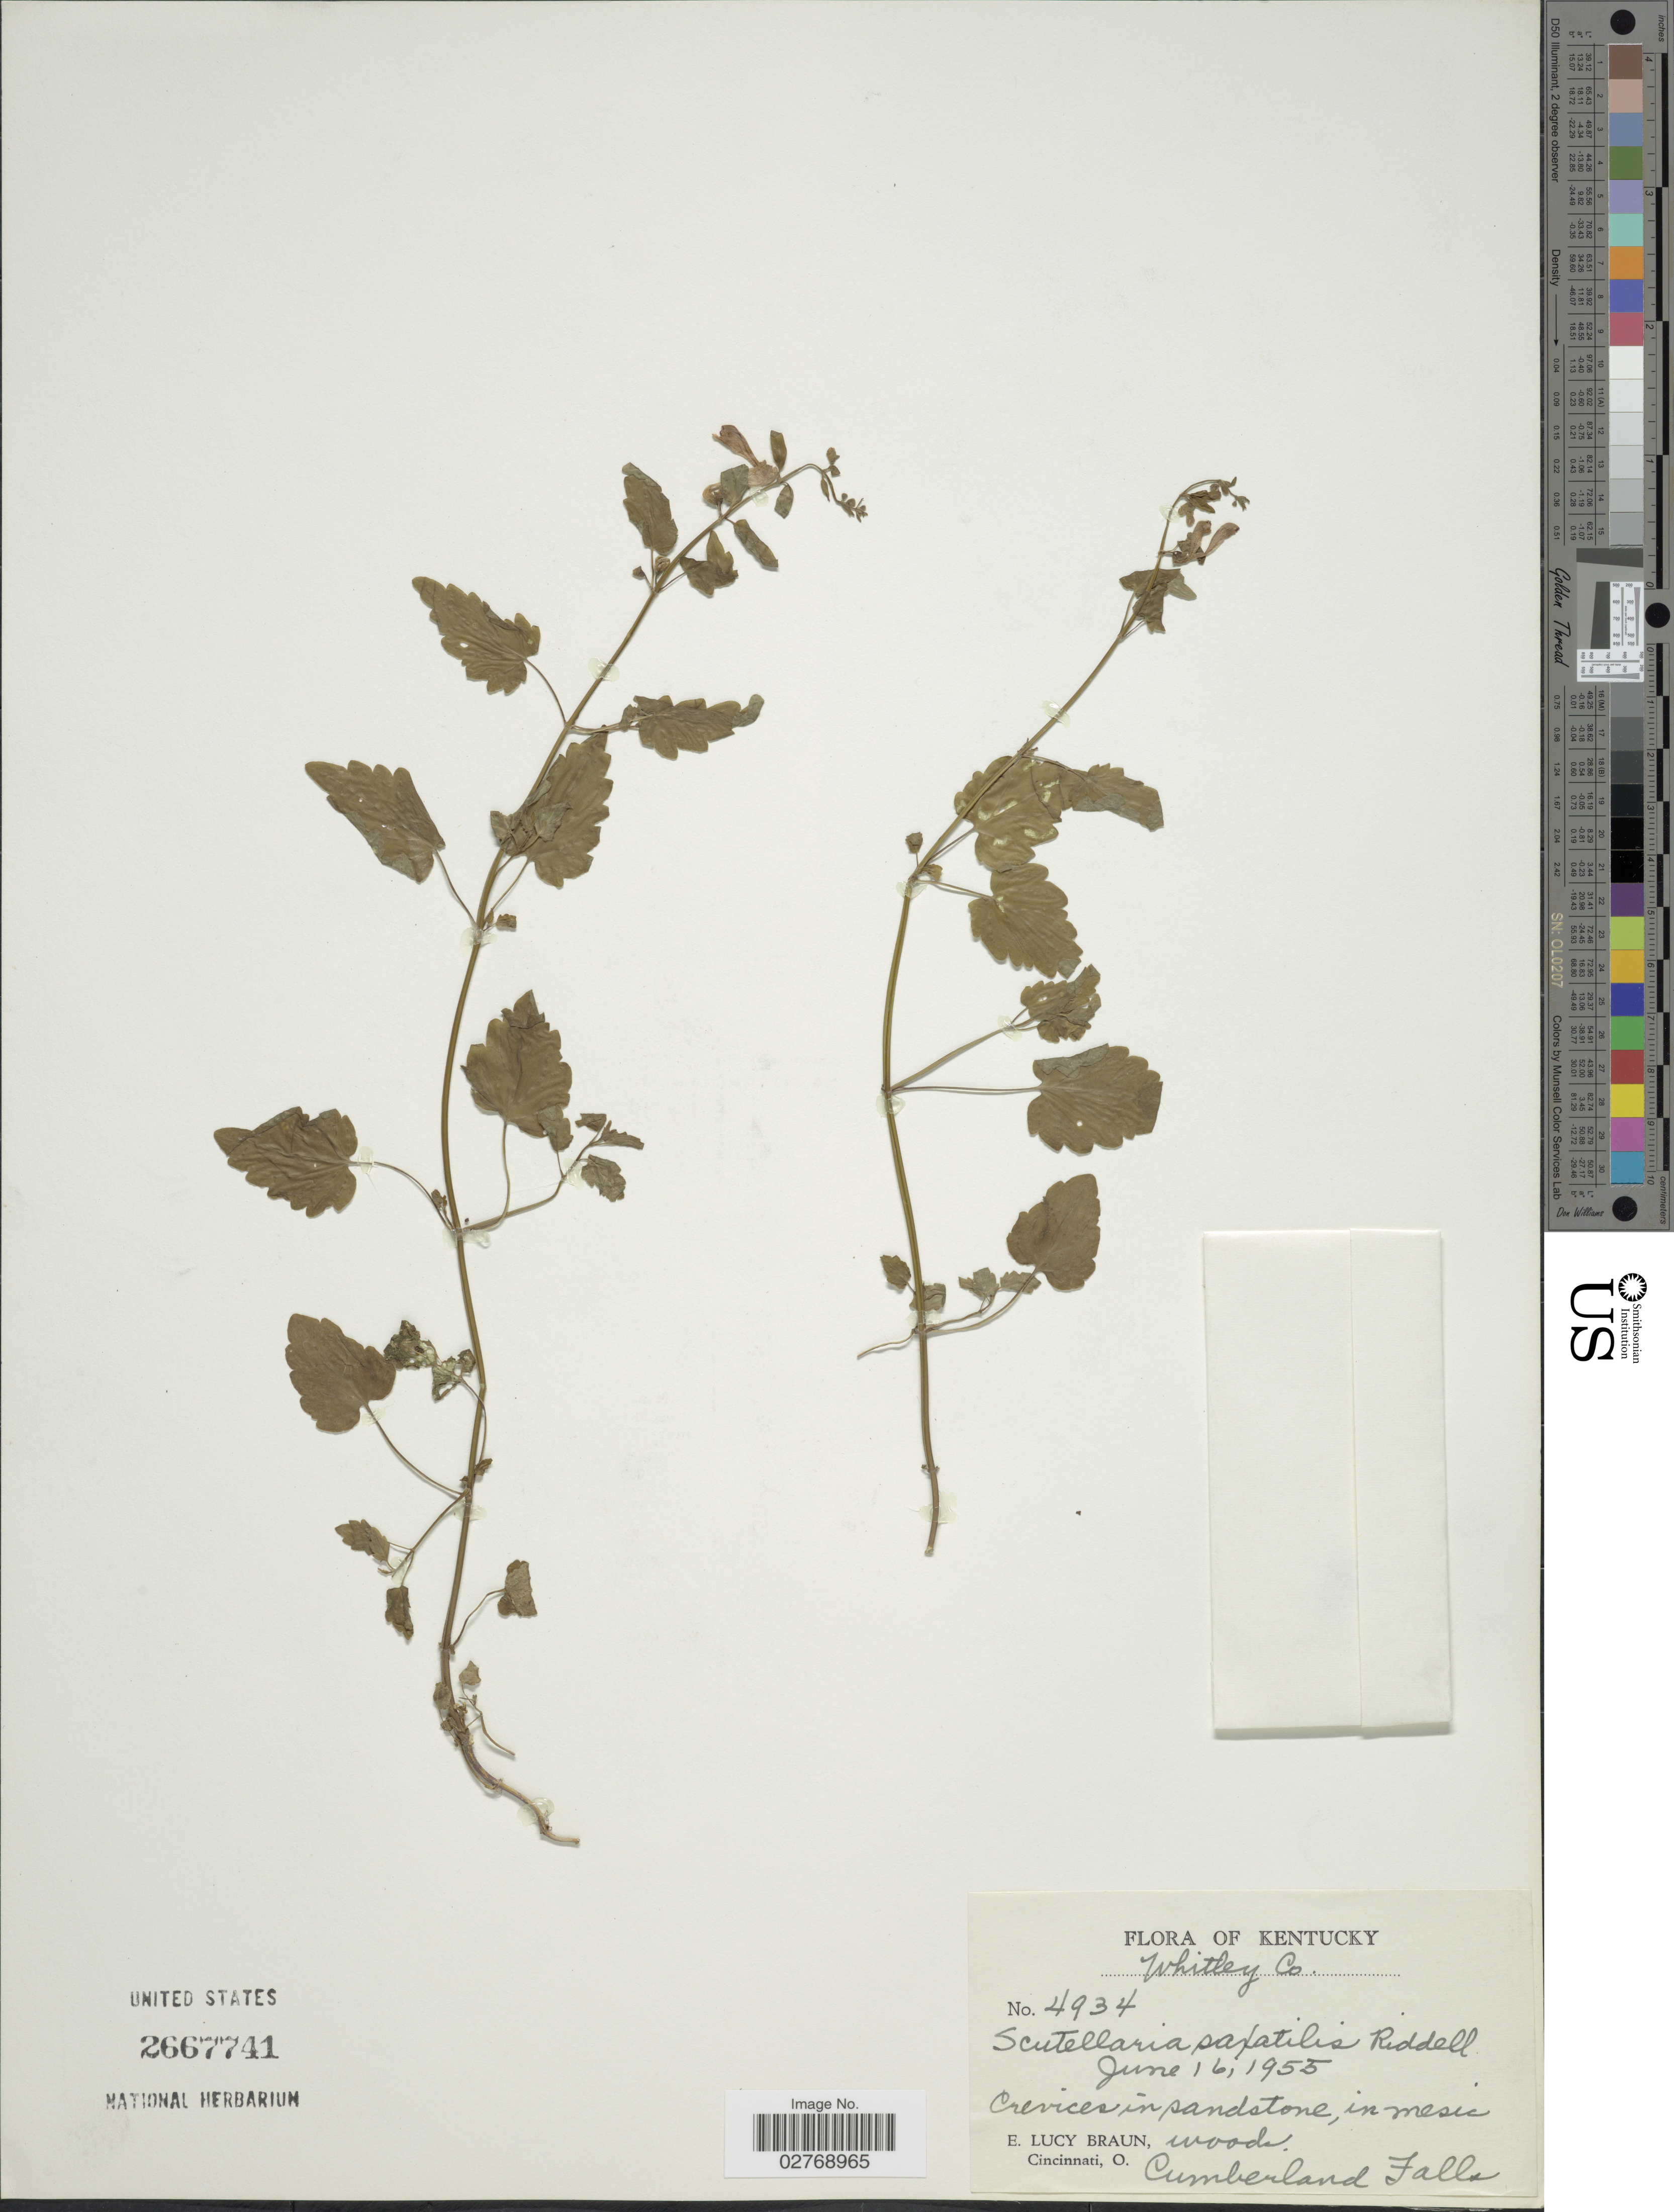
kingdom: Plantae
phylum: Tracheophyta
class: Magnoliopsida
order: Lamiales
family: Lamiaceae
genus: Scutellaria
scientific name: Scutellaria saxatilis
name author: Riddell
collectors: E. L. Braun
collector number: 4934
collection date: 1955-06-16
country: United States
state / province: Kentucky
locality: Whitley Co., Cumberland Falls.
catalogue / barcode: US 2667741